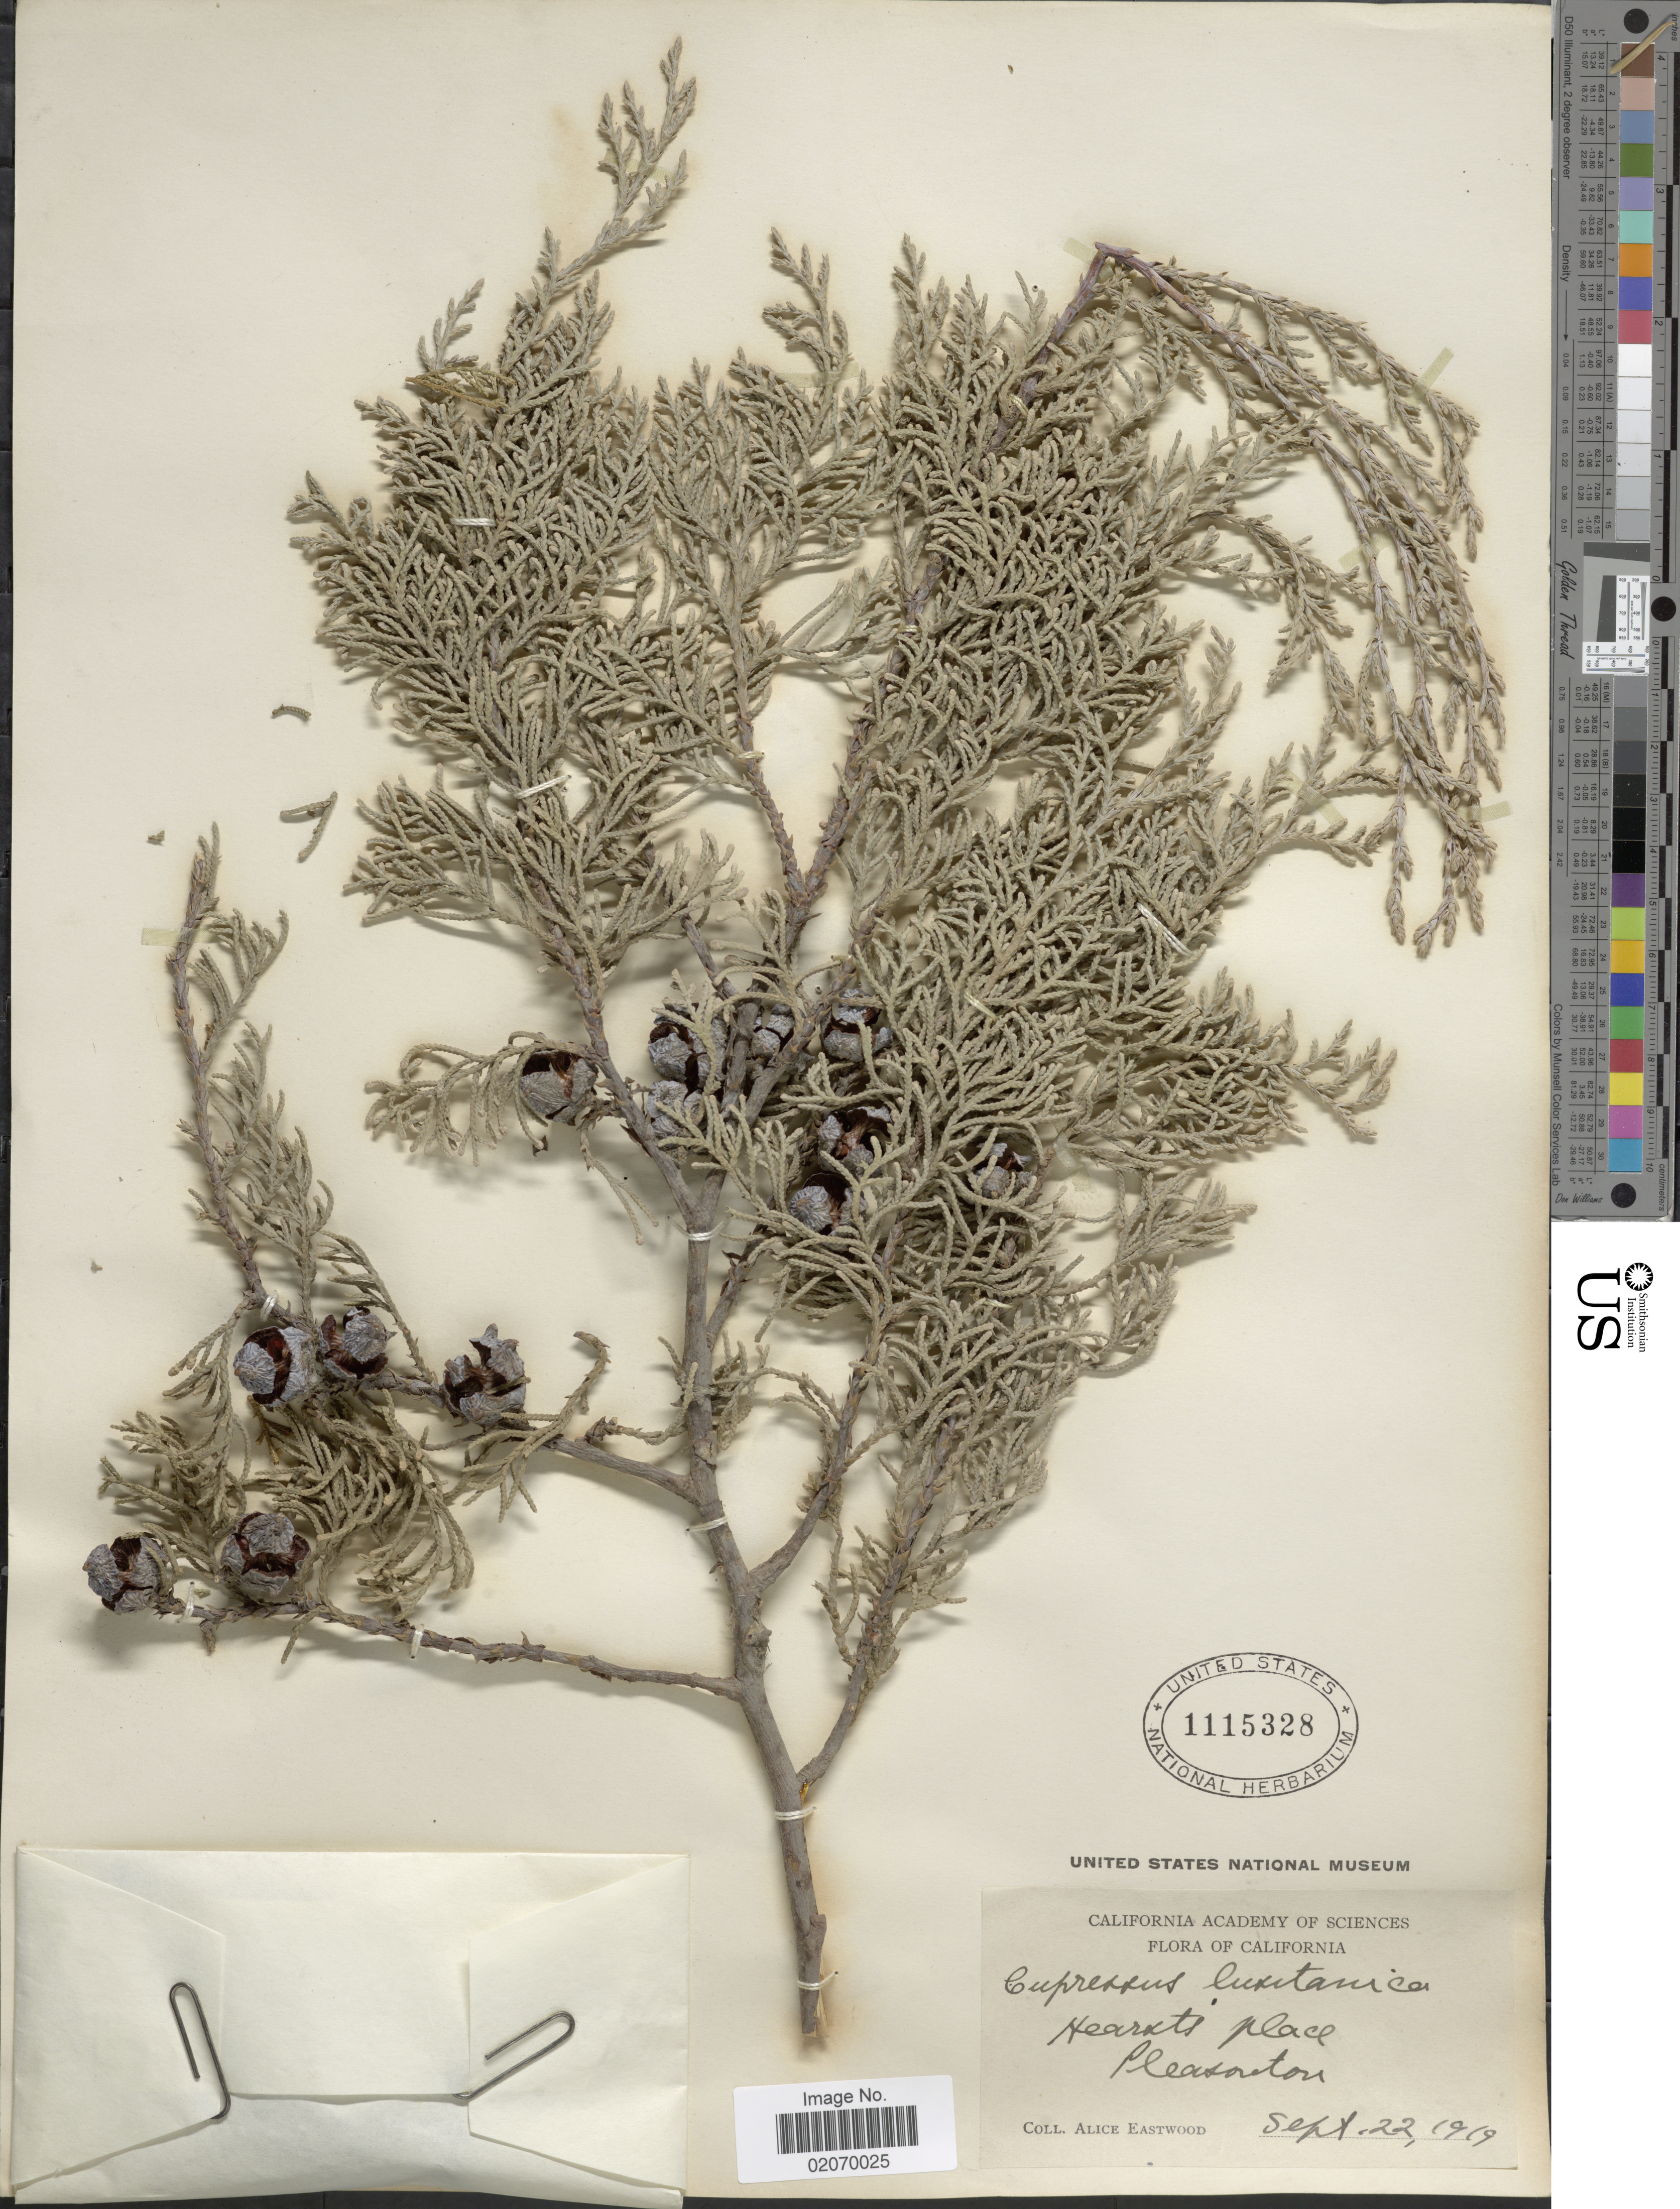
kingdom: Plantae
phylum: Tracheophyta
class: Pinopsida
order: Pinales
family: Cupressaceae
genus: Hesperocyparis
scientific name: Hesperocyparis lusitanica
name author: (Miller) Bartel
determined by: (US) Smithsonian Institution - National Museum of Natural History - Department of Botany (UNITED STATES)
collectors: A. Eastwood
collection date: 1919-09-22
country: United States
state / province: California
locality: Hearst's Place, Pleasanton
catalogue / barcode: US 1115328